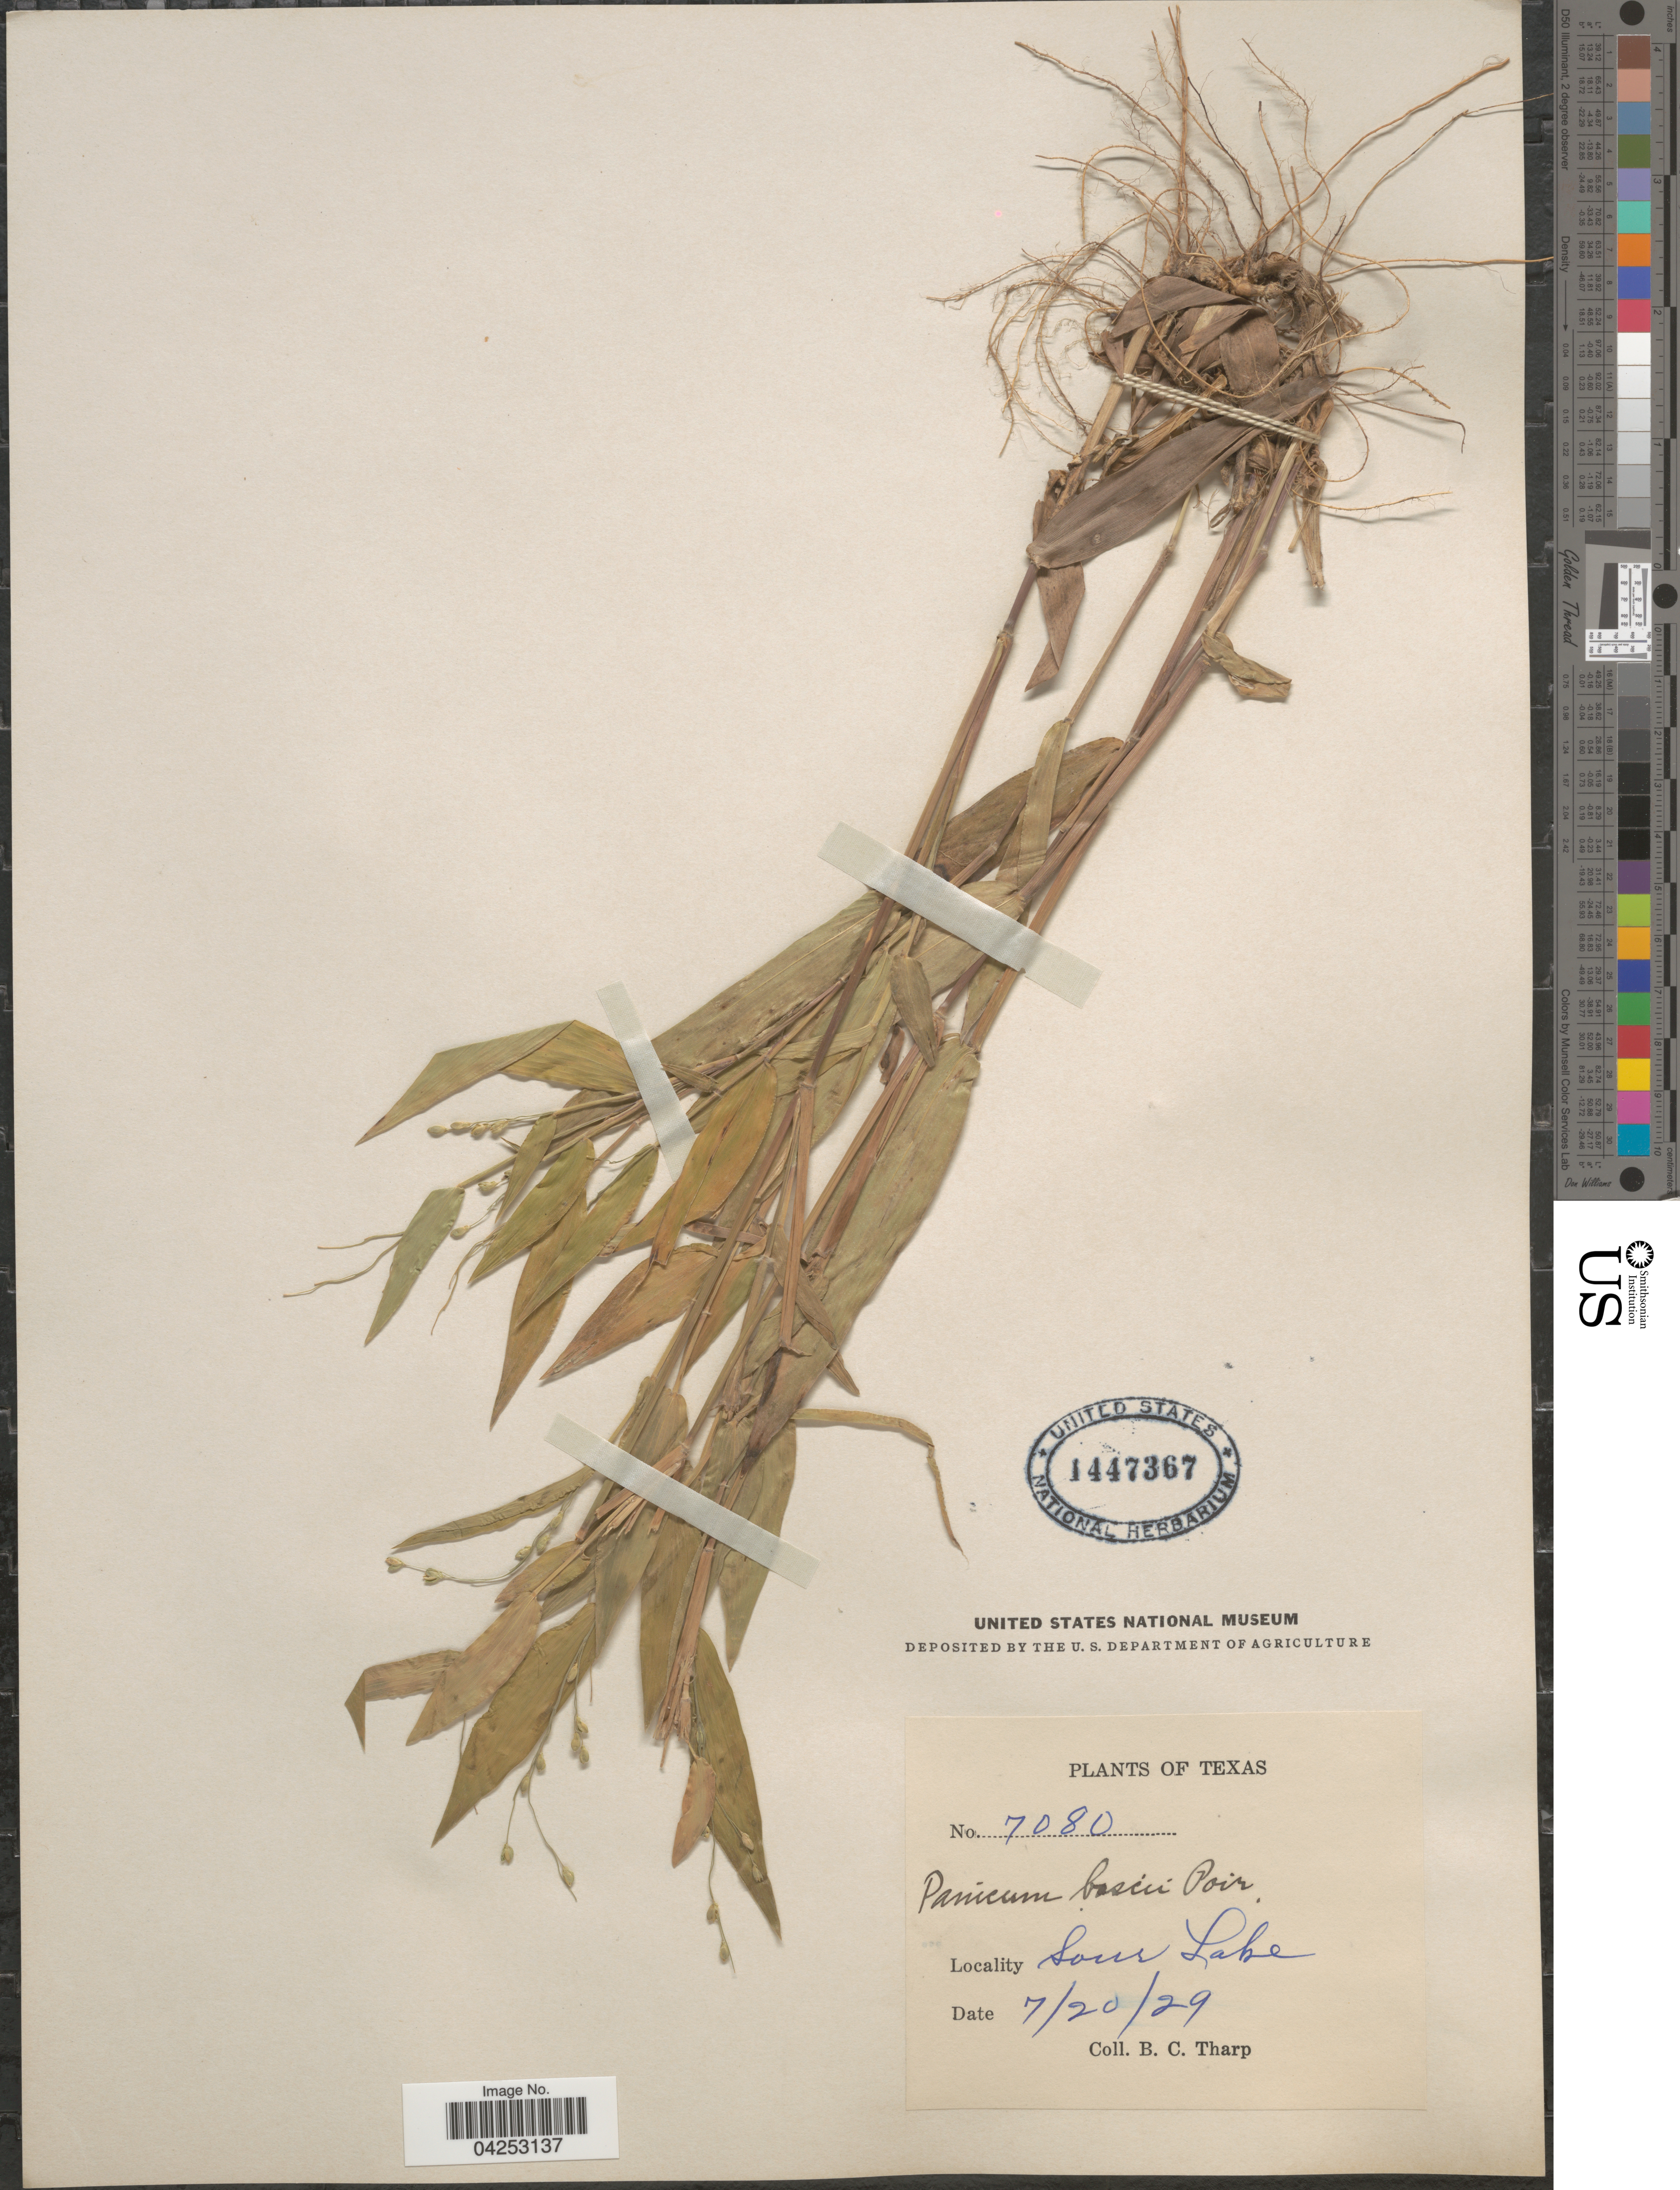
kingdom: Plantae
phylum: Tracheophyta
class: Liliopsida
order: Poales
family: Poaceae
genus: Dichanthelium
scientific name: Dichanthelium boscii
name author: (Poir.) Gould & C.A. Clark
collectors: B. C. Tharp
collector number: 7080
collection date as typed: Transcribed d/m/y: 20/7/29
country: United States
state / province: Texas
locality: Sour Lake.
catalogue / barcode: US 1447367